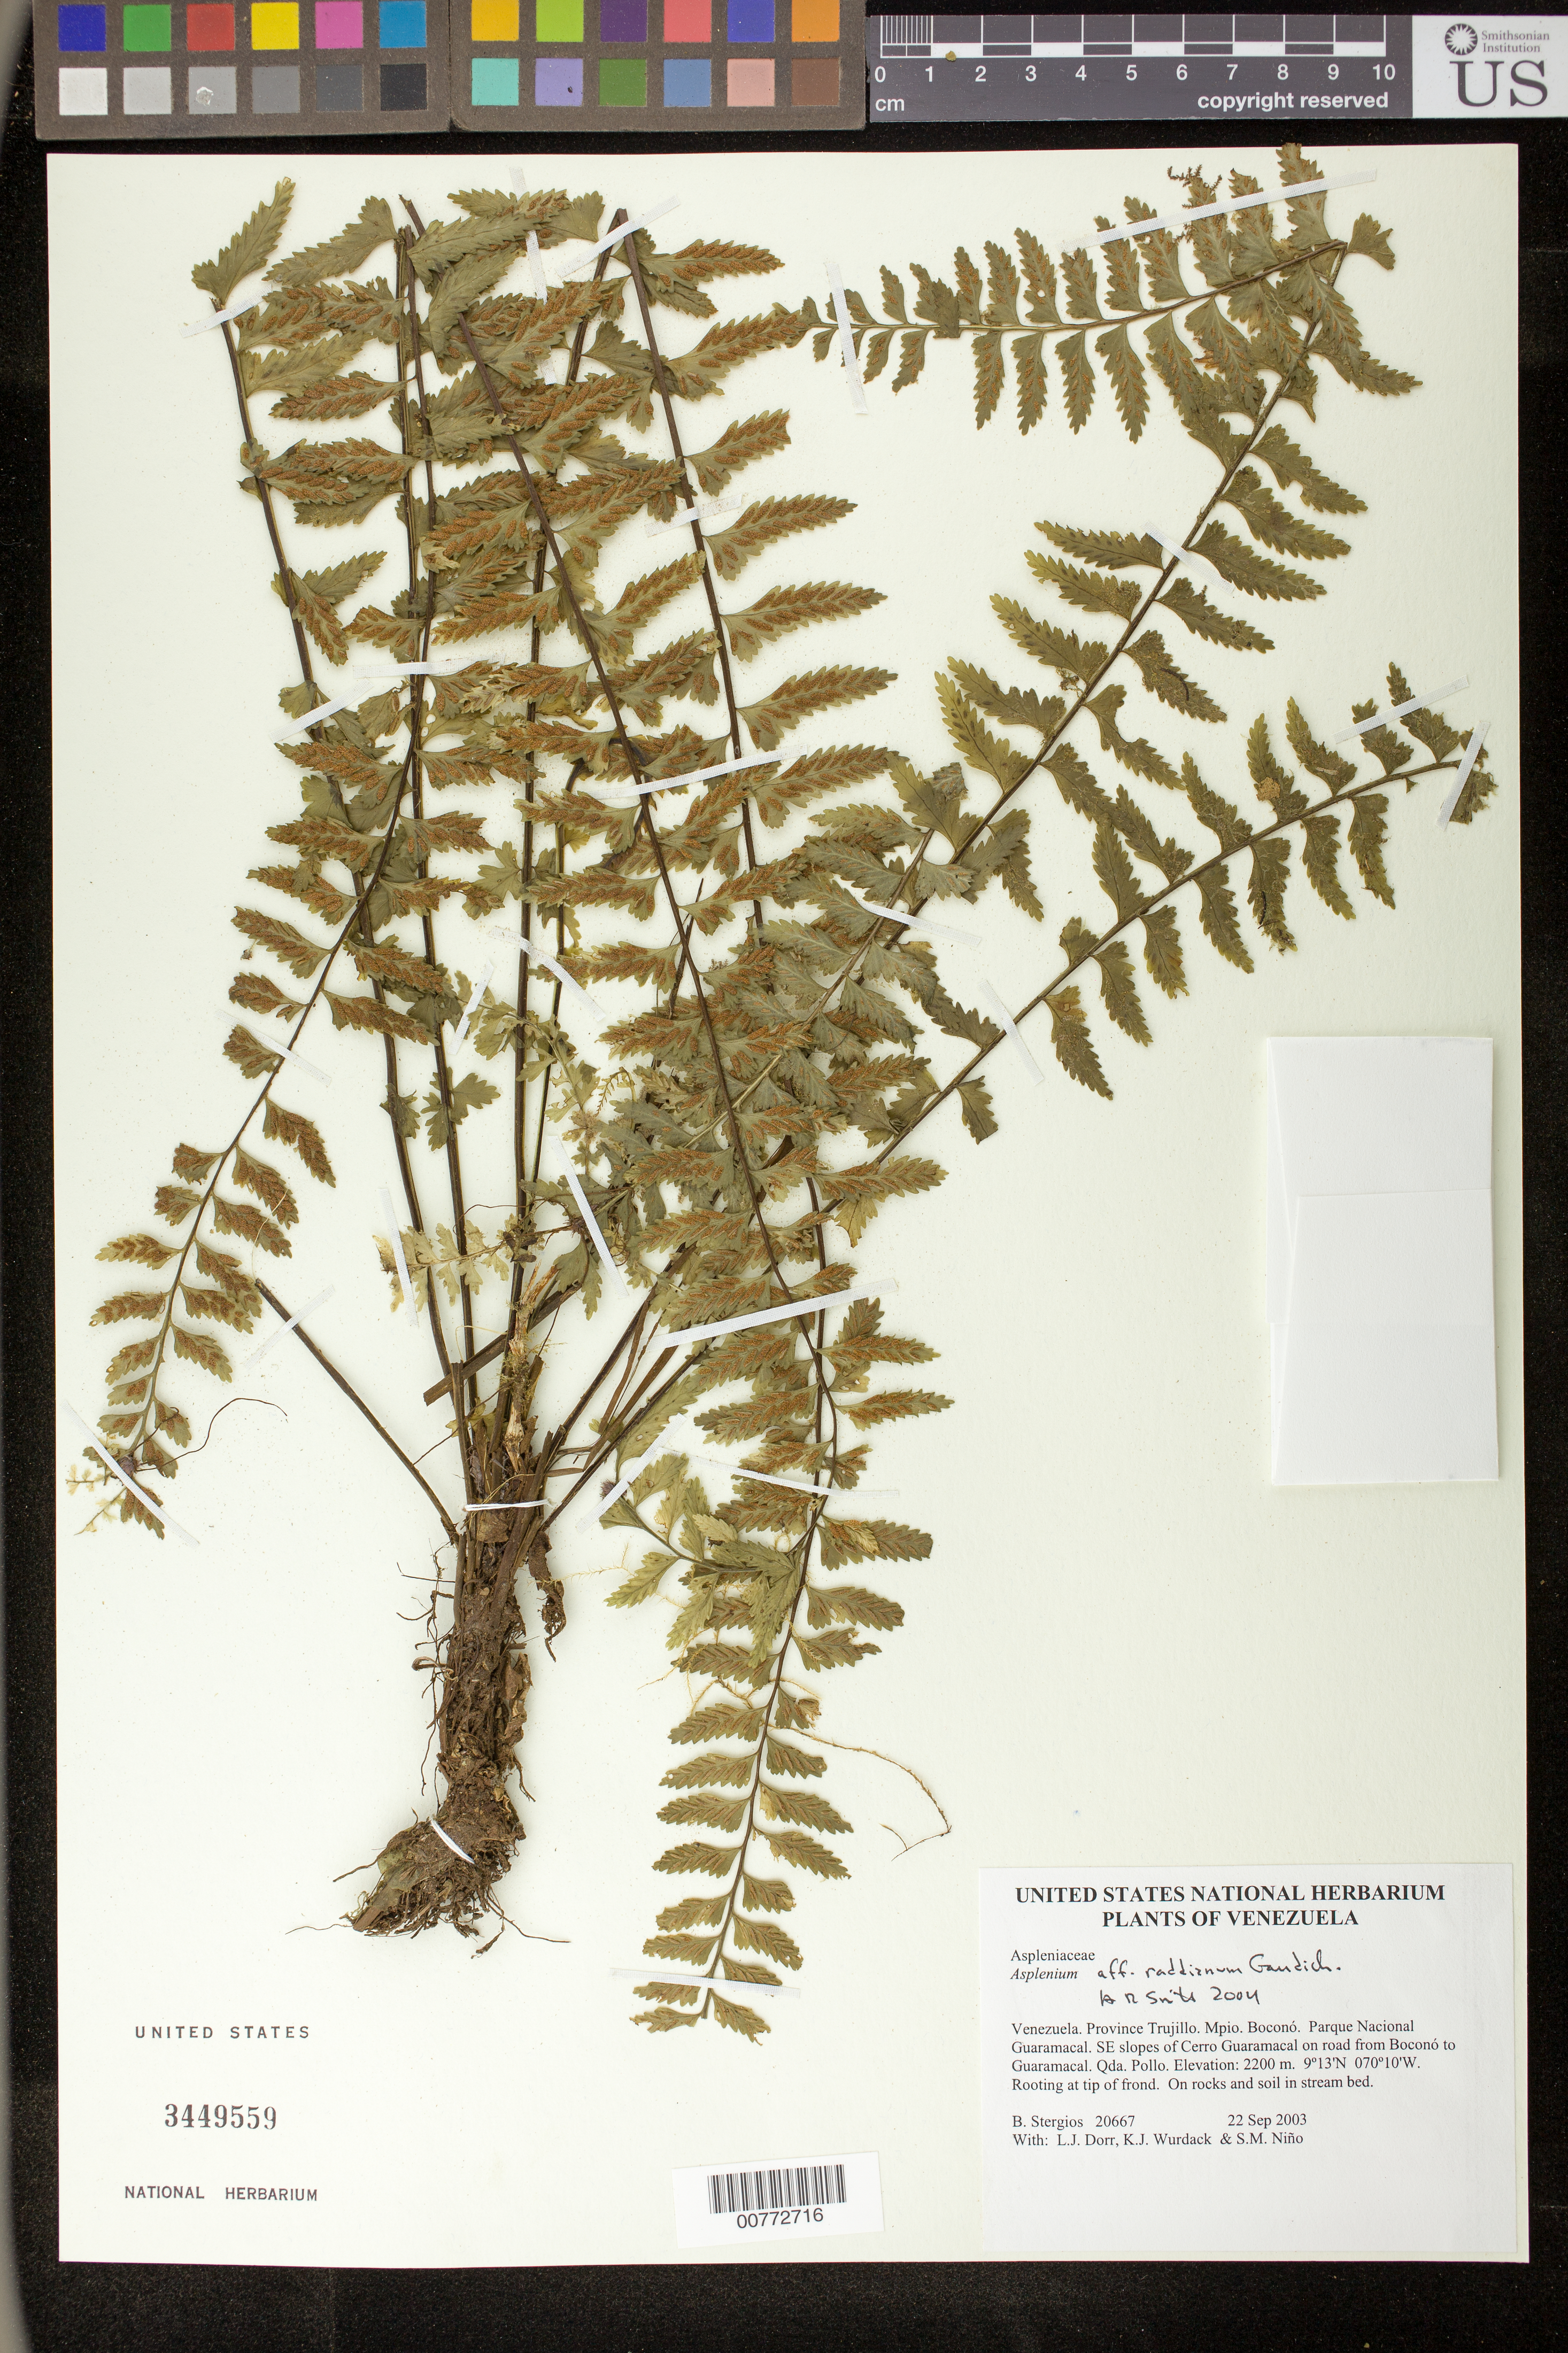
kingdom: Plantae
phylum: Tracheophyta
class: Polypodiopsida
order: Polypodiales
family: Aspleniaceae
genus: Asplenium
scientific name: Asplenium raddianum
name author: Gaudich.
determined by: Smith, Alan R., (UC)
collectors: B. G. Stergios, L. J. Dorr, K. Wurdack & S. M. Niño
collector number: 20667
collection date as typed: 22 Sep 2003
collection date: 2003-09-22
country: Venezuela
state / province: Trujillo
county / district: Boconó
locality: Parque Nacional Guaramacal. SE slopes of Cerro Guaramacal on road from Boconó to Guaramacal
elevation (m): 2200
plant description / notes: NY, PORT, UC, US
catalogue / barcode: US 3449559